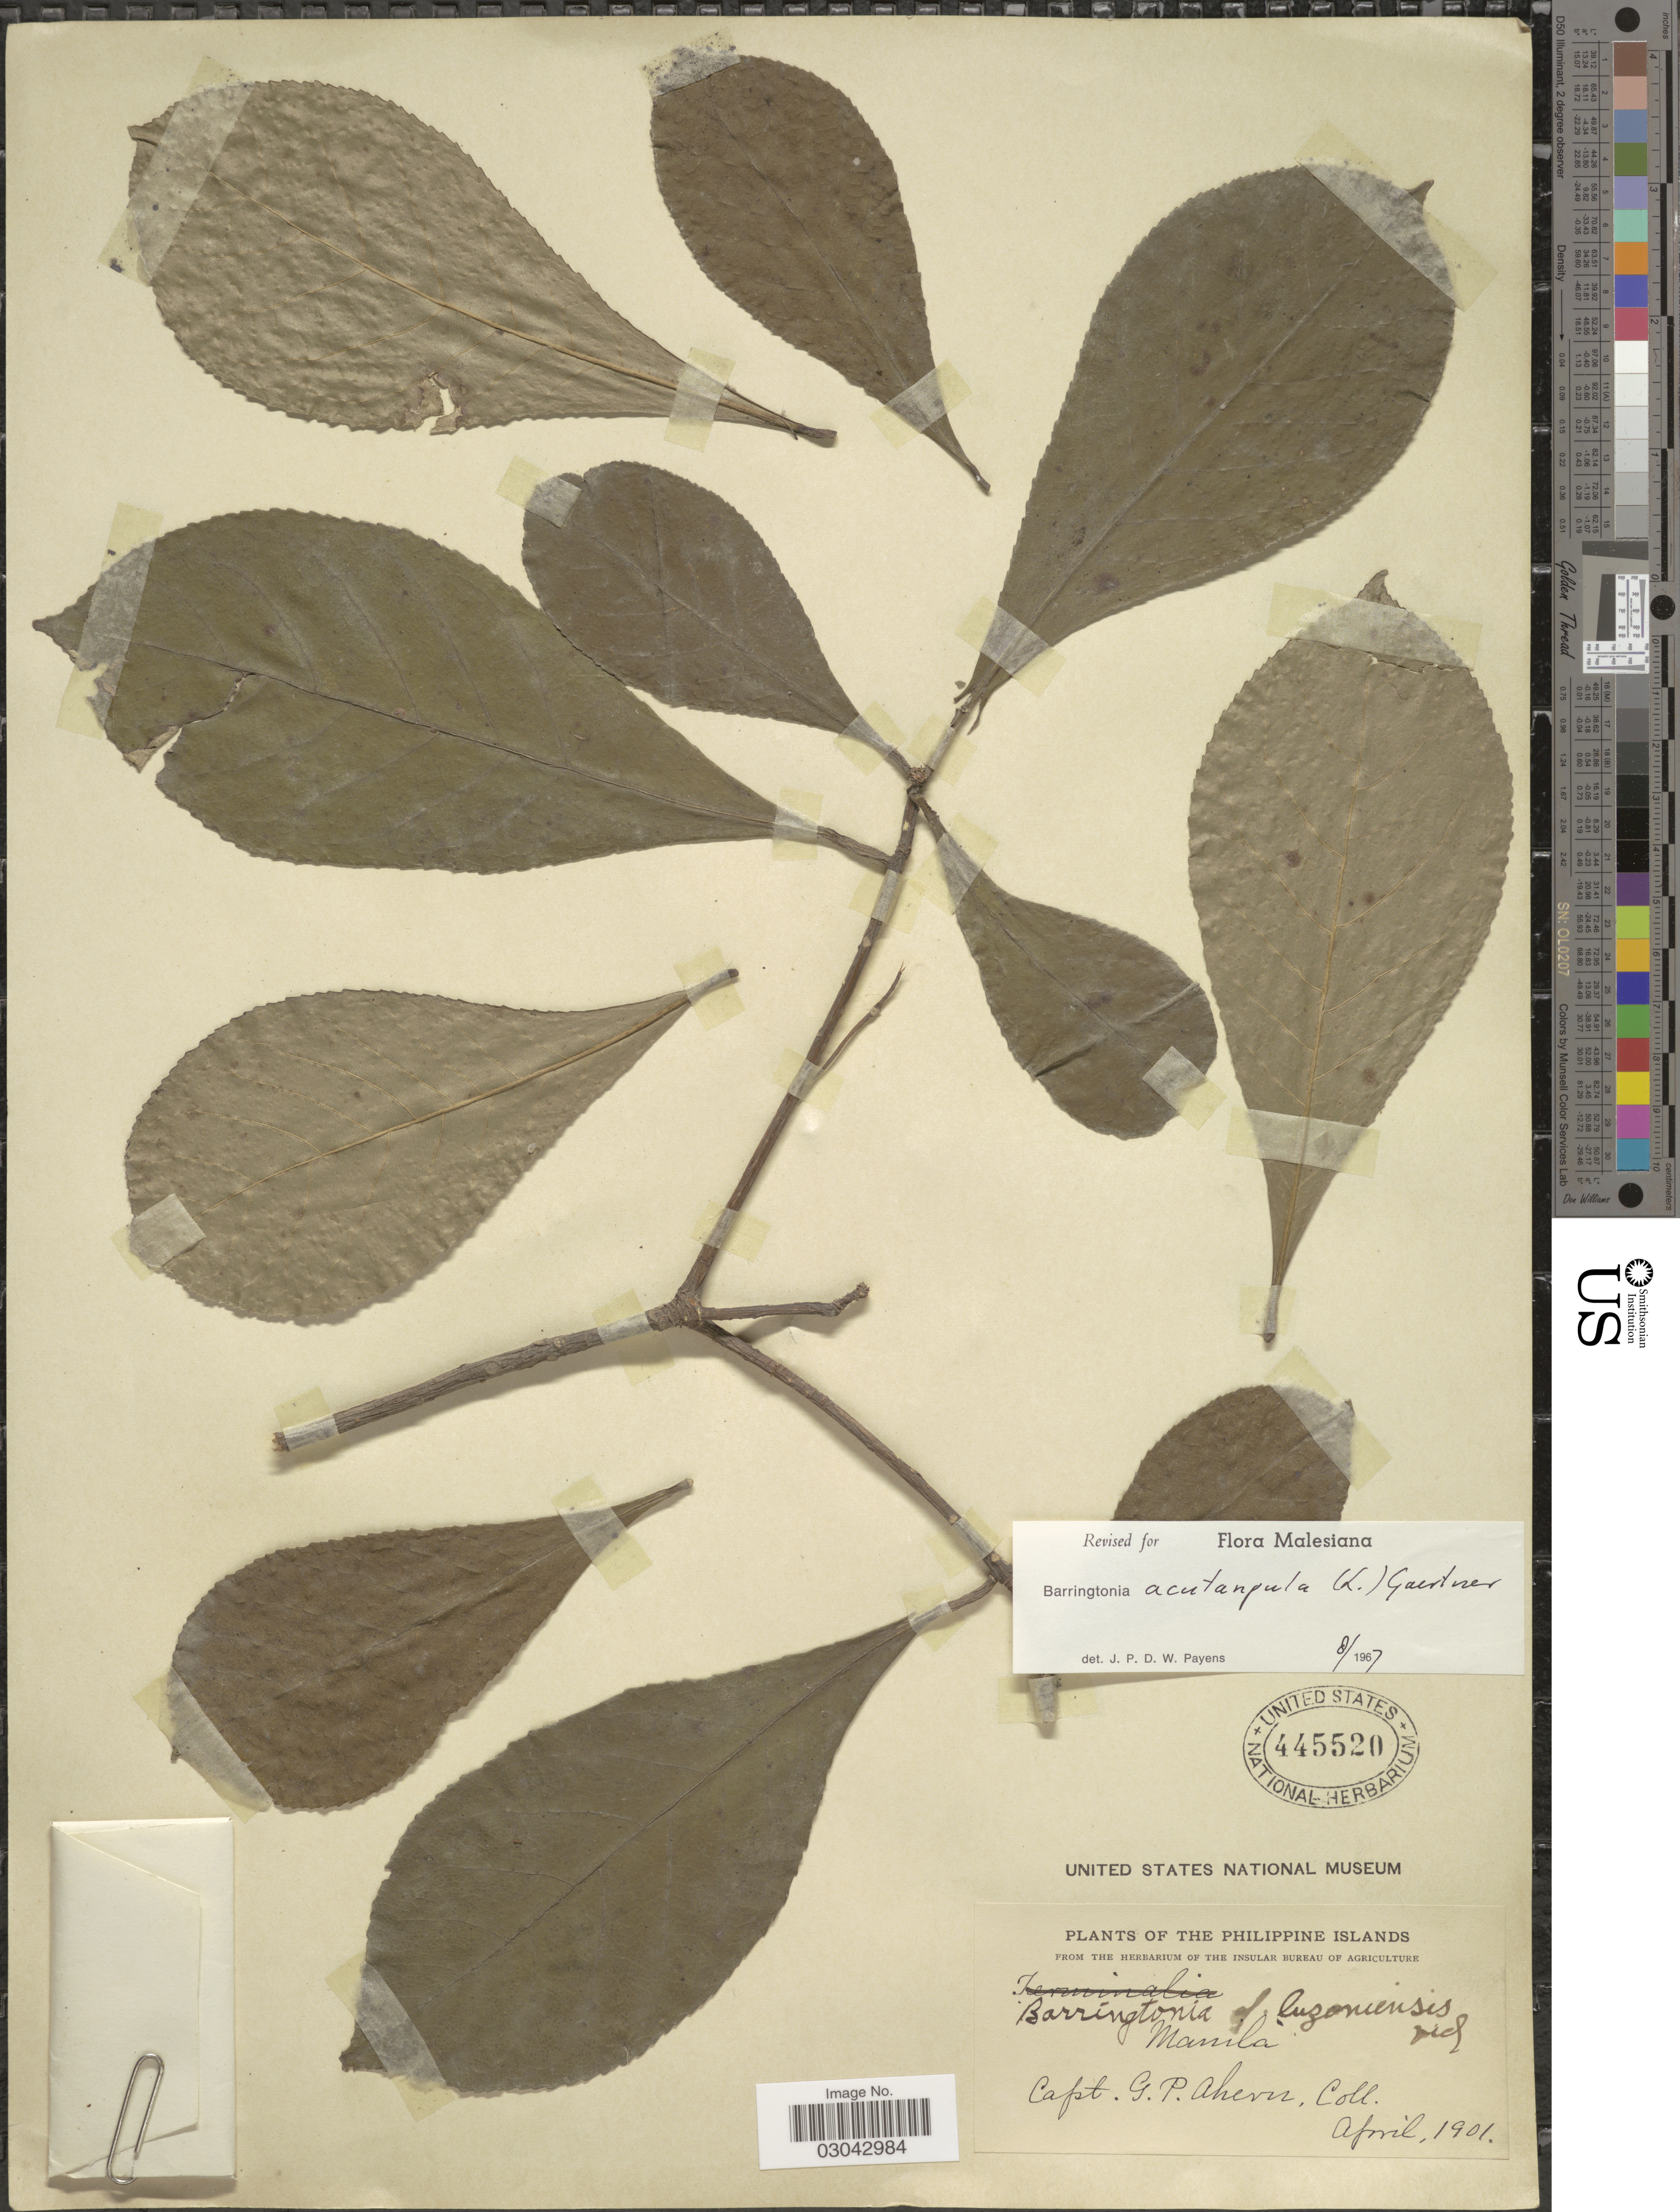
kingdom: Plantae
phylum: Tracheophyta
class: Magnoliopsida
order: Ericales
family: Lecythidaceae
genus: Barringtonia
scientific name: Barringtonia acutangula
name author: (L.) Gaertn.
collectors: G. Ahern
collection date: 1901-04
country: Philippines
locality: Manila.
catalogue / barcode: US 445520